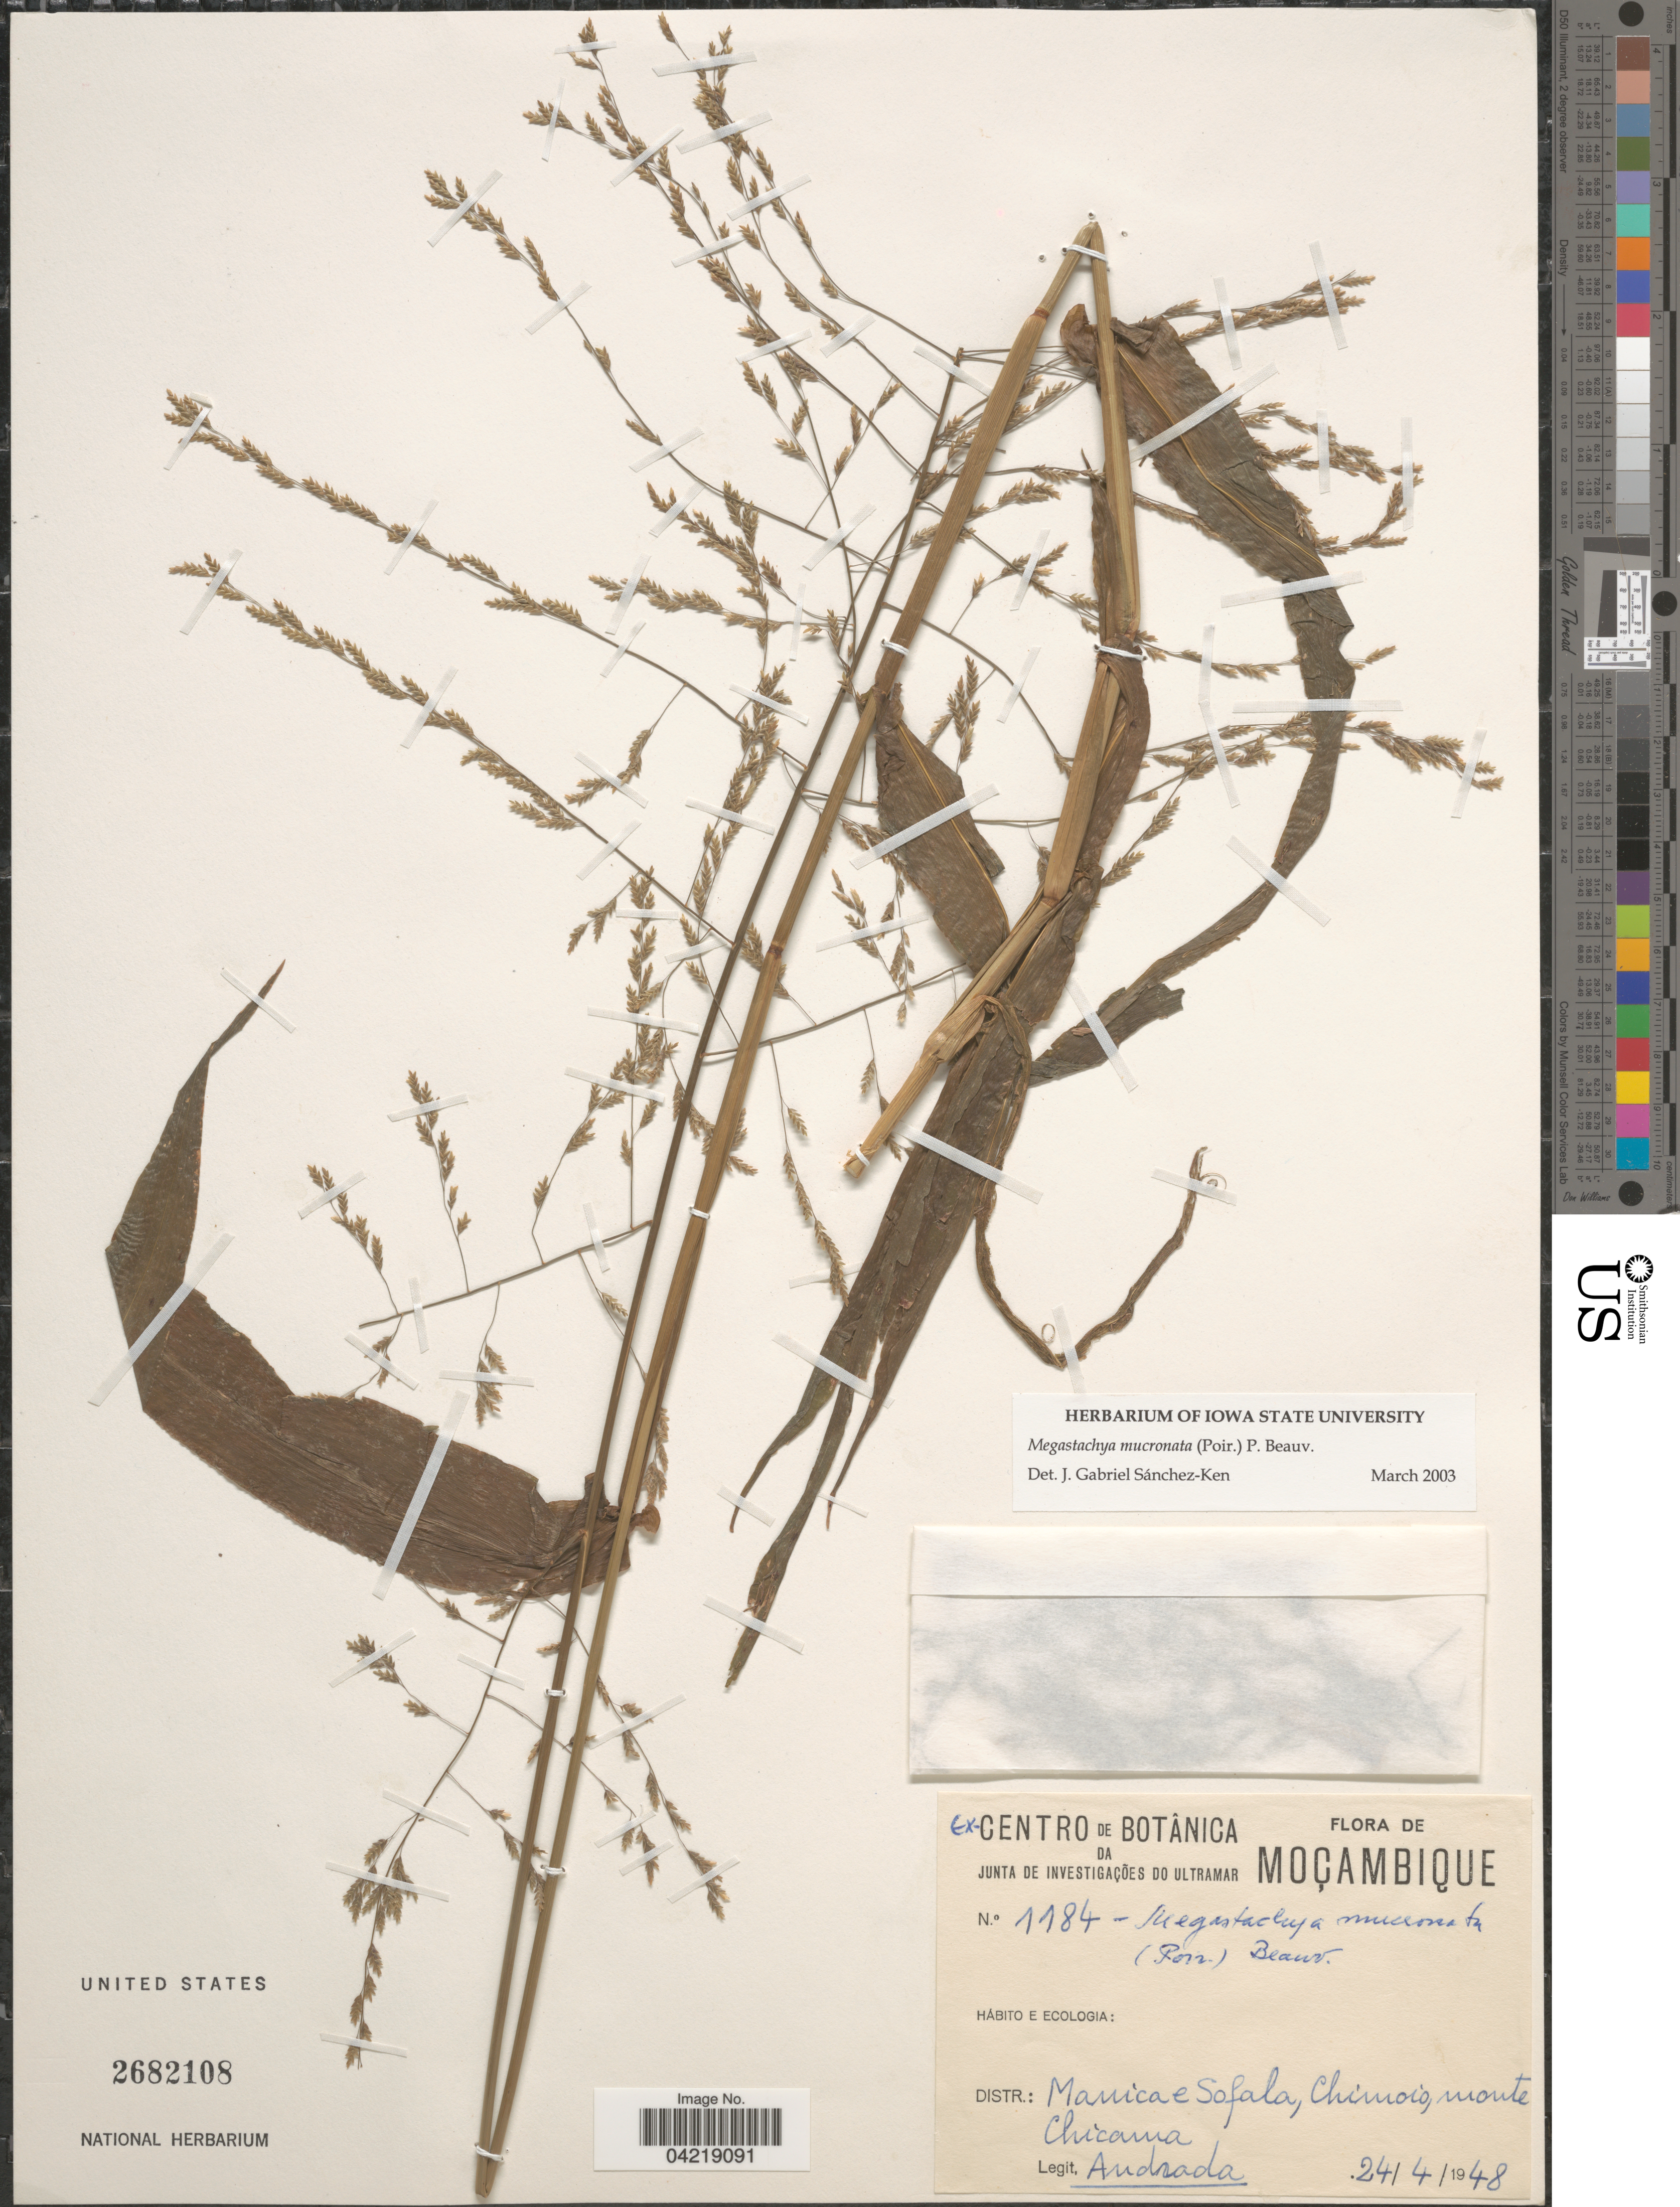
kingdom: Plantae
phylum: Tracheophyta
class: Liliopsida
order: Poales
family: Poaceae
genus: Megastachya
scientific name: Megastachya mucronata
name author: (Poir.) P. Beauv.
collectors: Andrada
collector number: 1184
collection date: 1948-04-24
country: Mozambique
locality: Moçambique. Distr.: Manica e Sofala, Chimoro, monte Chicama.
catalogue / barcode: US 2682108